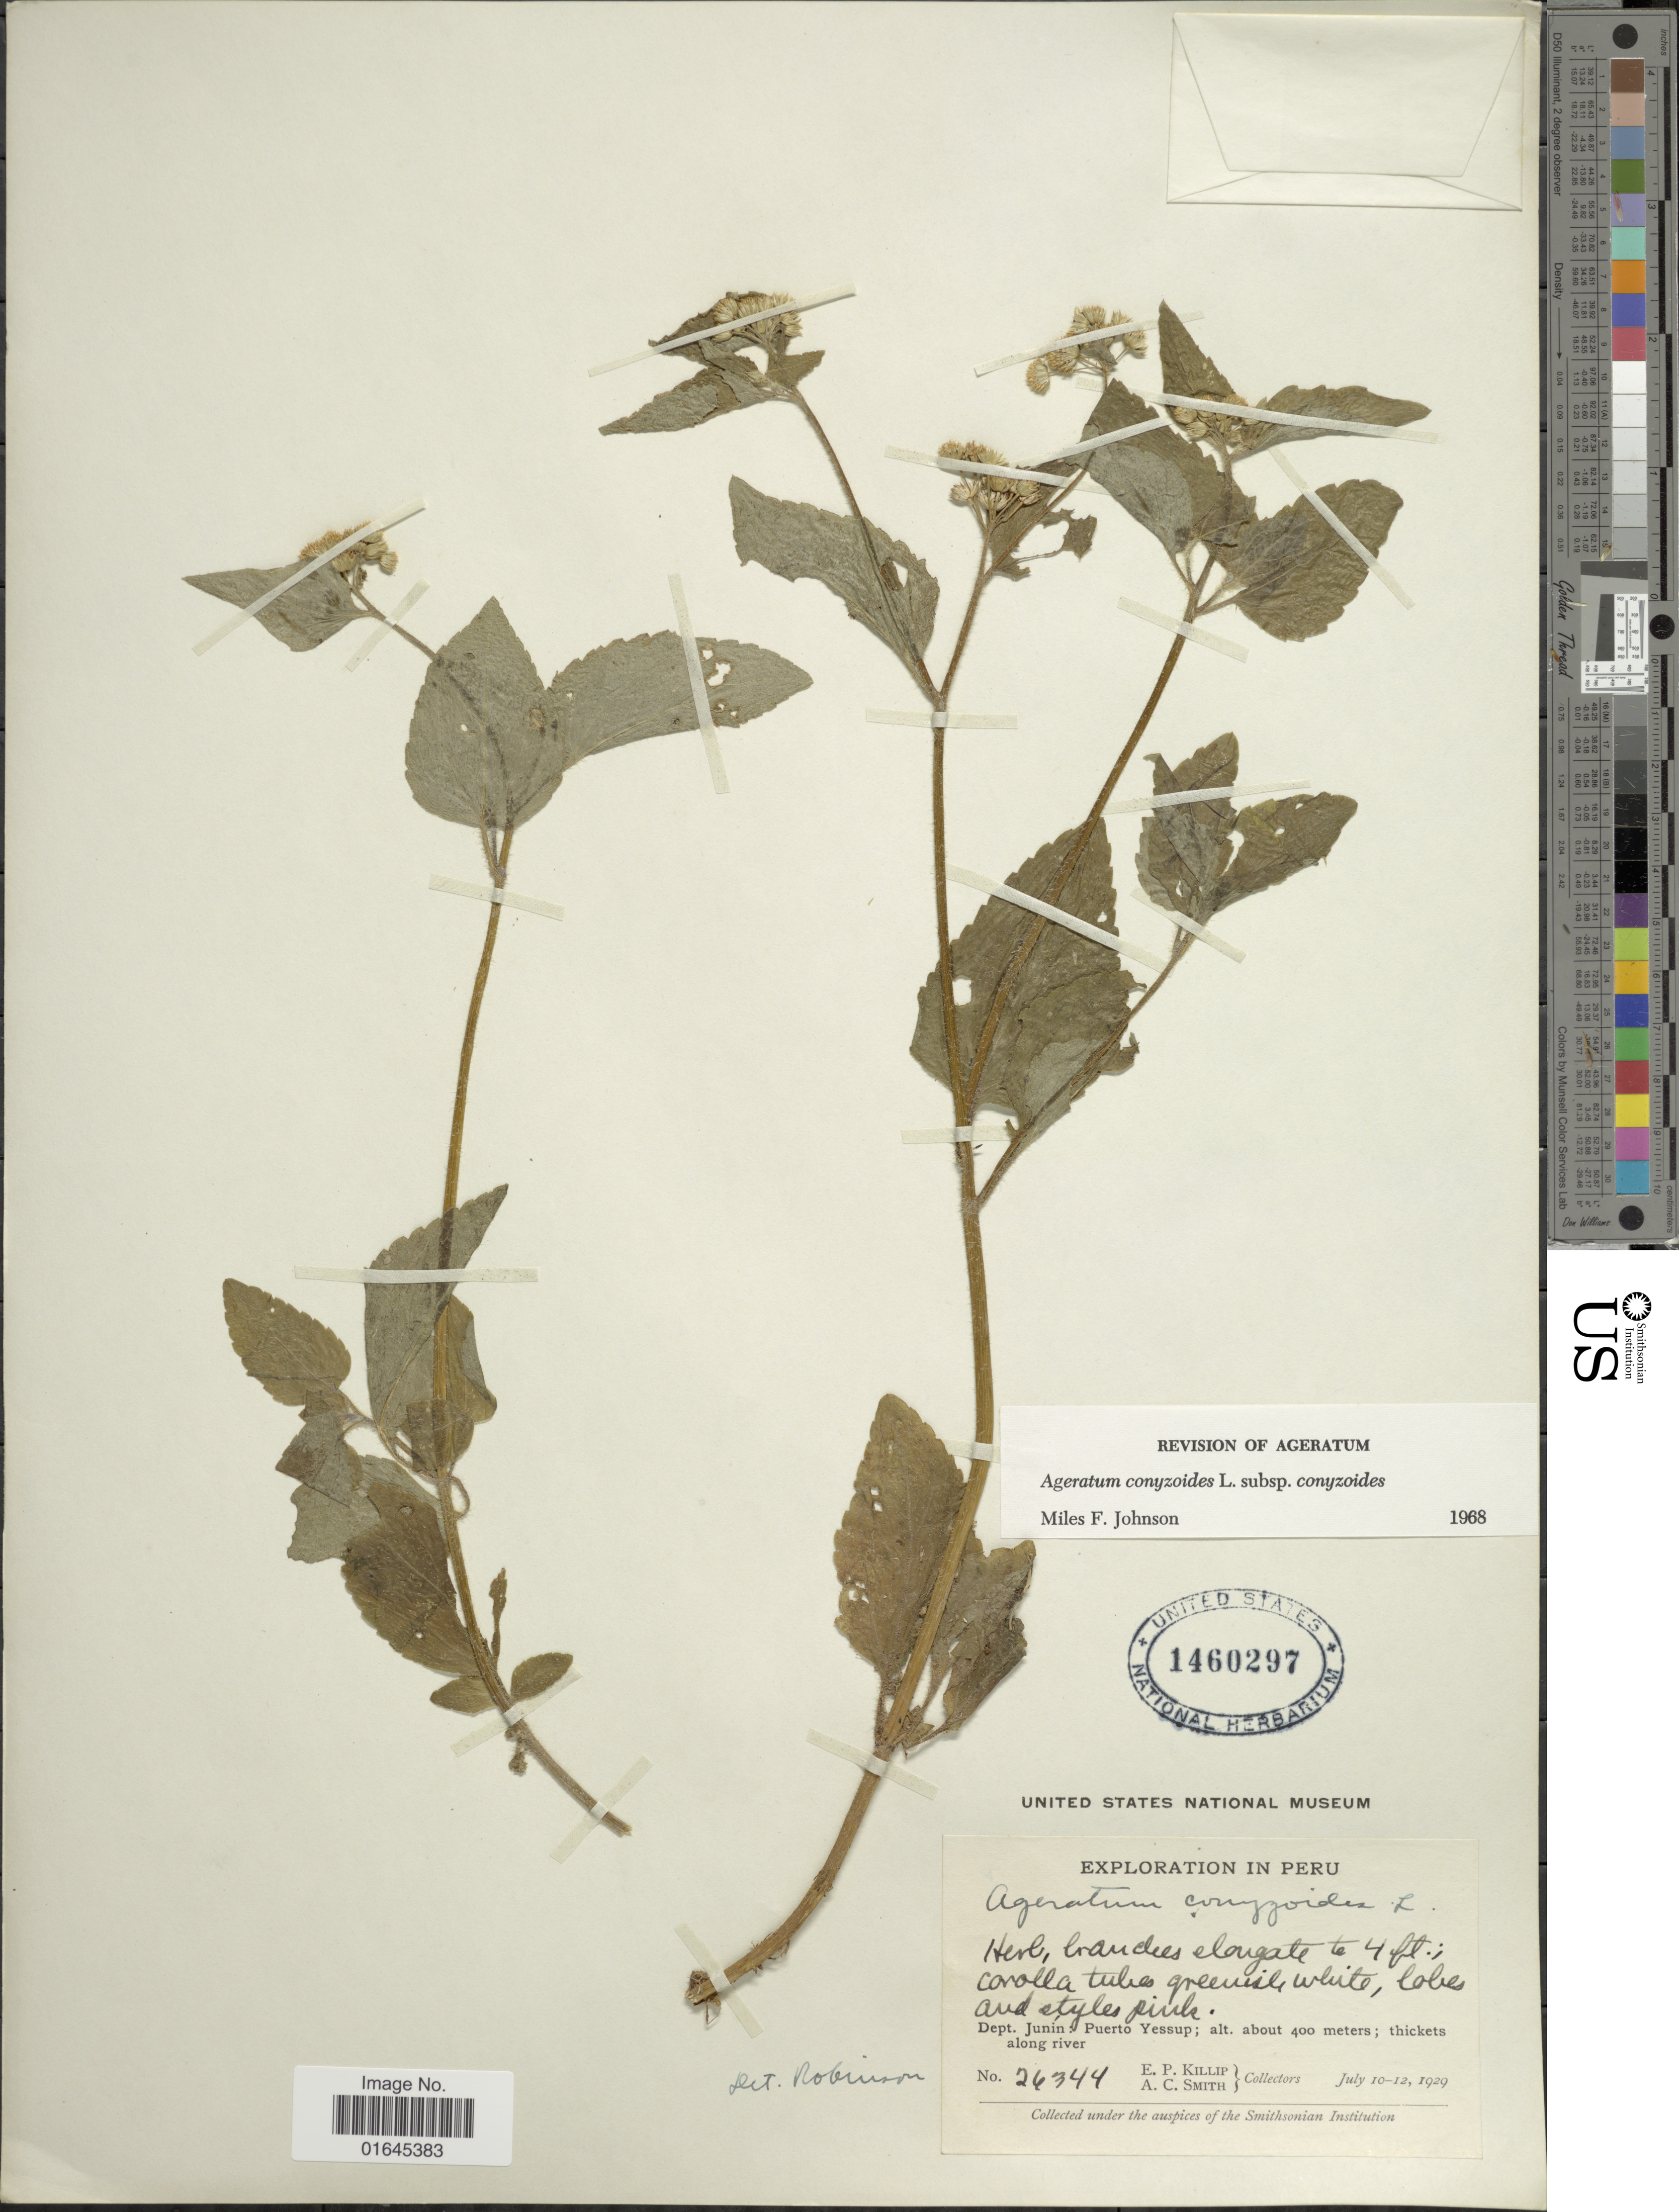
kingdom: Plantae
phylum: Tracheophyta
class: Magnoliopsida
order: Asterales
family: Asteraceae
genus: Ageratum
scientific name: Ageratum conyzoides subsp. conyzoides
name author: L.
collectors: E. P. Killip & A. C. Smith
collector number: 24344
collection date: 1929-07-10/1929-07-12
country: Peru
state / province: Junín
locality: Puerto Yessup; thickets along river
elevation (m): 400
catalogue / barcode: US 1460297